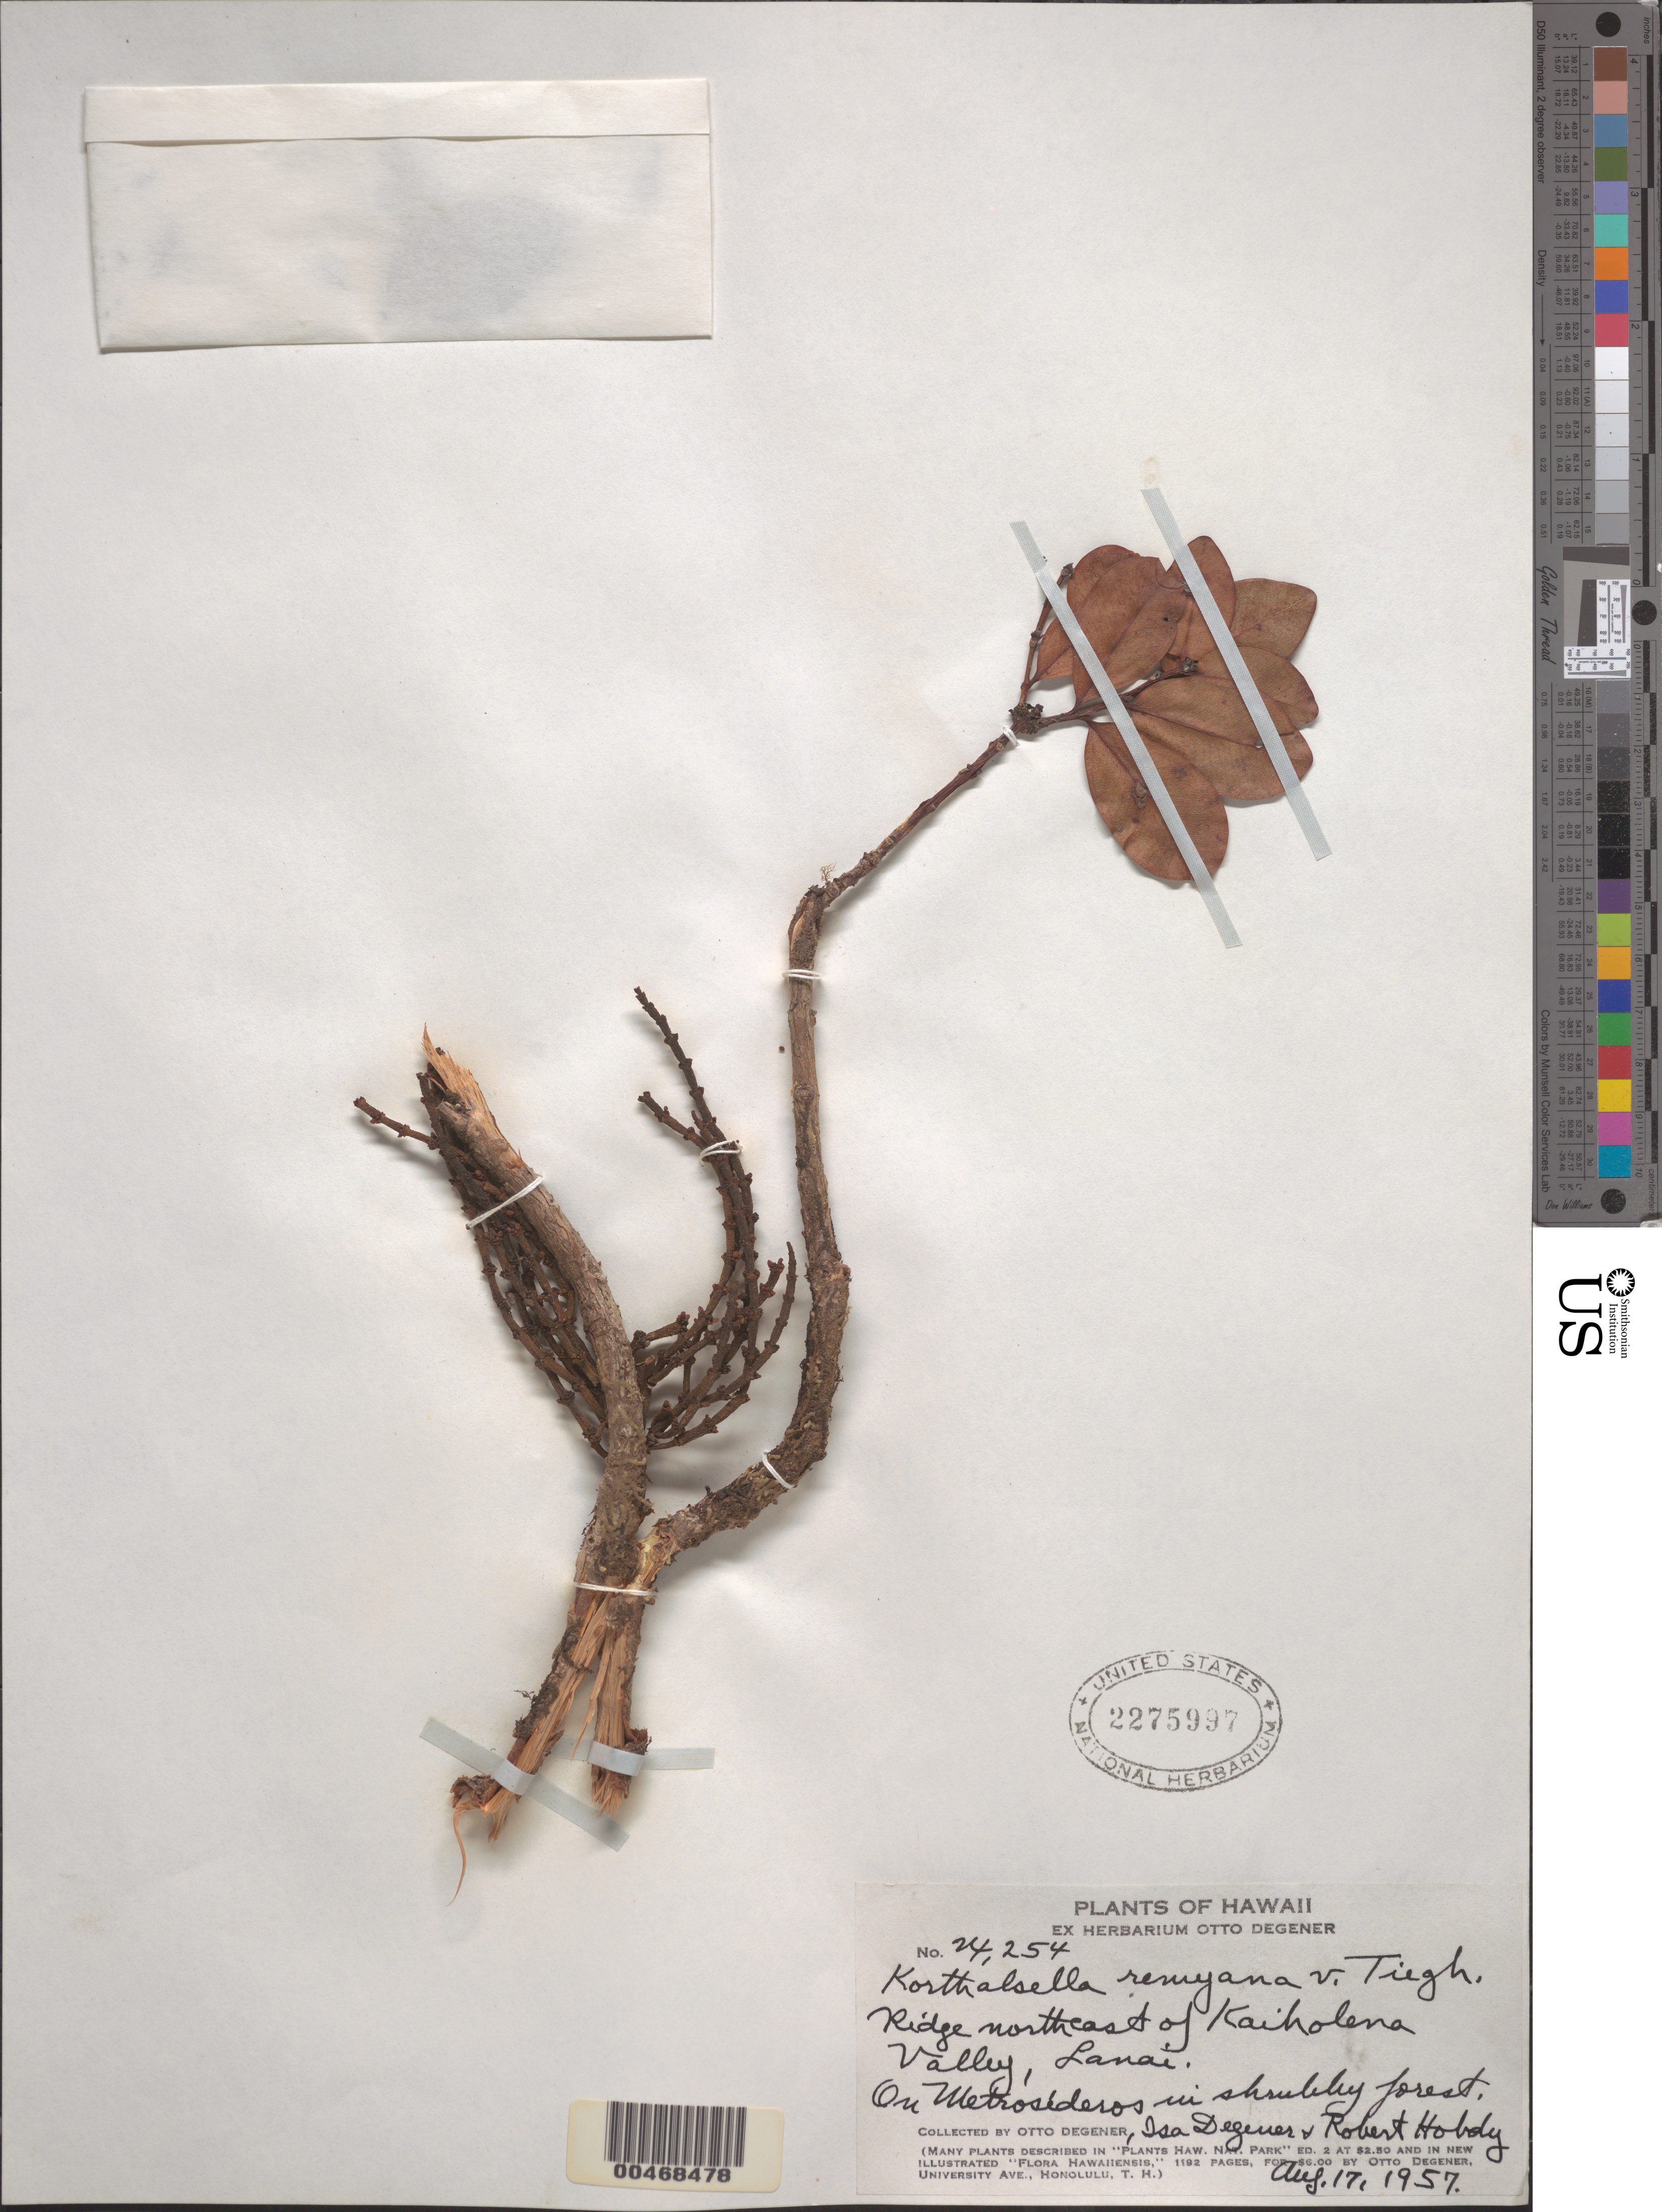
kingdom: Plantae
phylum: Tracheophyta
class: Magnoliopsida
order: Santalales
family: Viscaceae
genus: Korthalsella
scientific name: Korthalsella remyana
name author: Tiegh.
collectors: O. Degener, I. Degener & R. Hobdy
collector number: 24254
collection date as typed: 17 Aug 1957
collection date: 1957-08-17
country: United States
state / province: Hawaii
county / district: Maui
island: Lana'i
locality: Ridge NE of Kaiholena Valley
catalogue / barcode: US 2275997